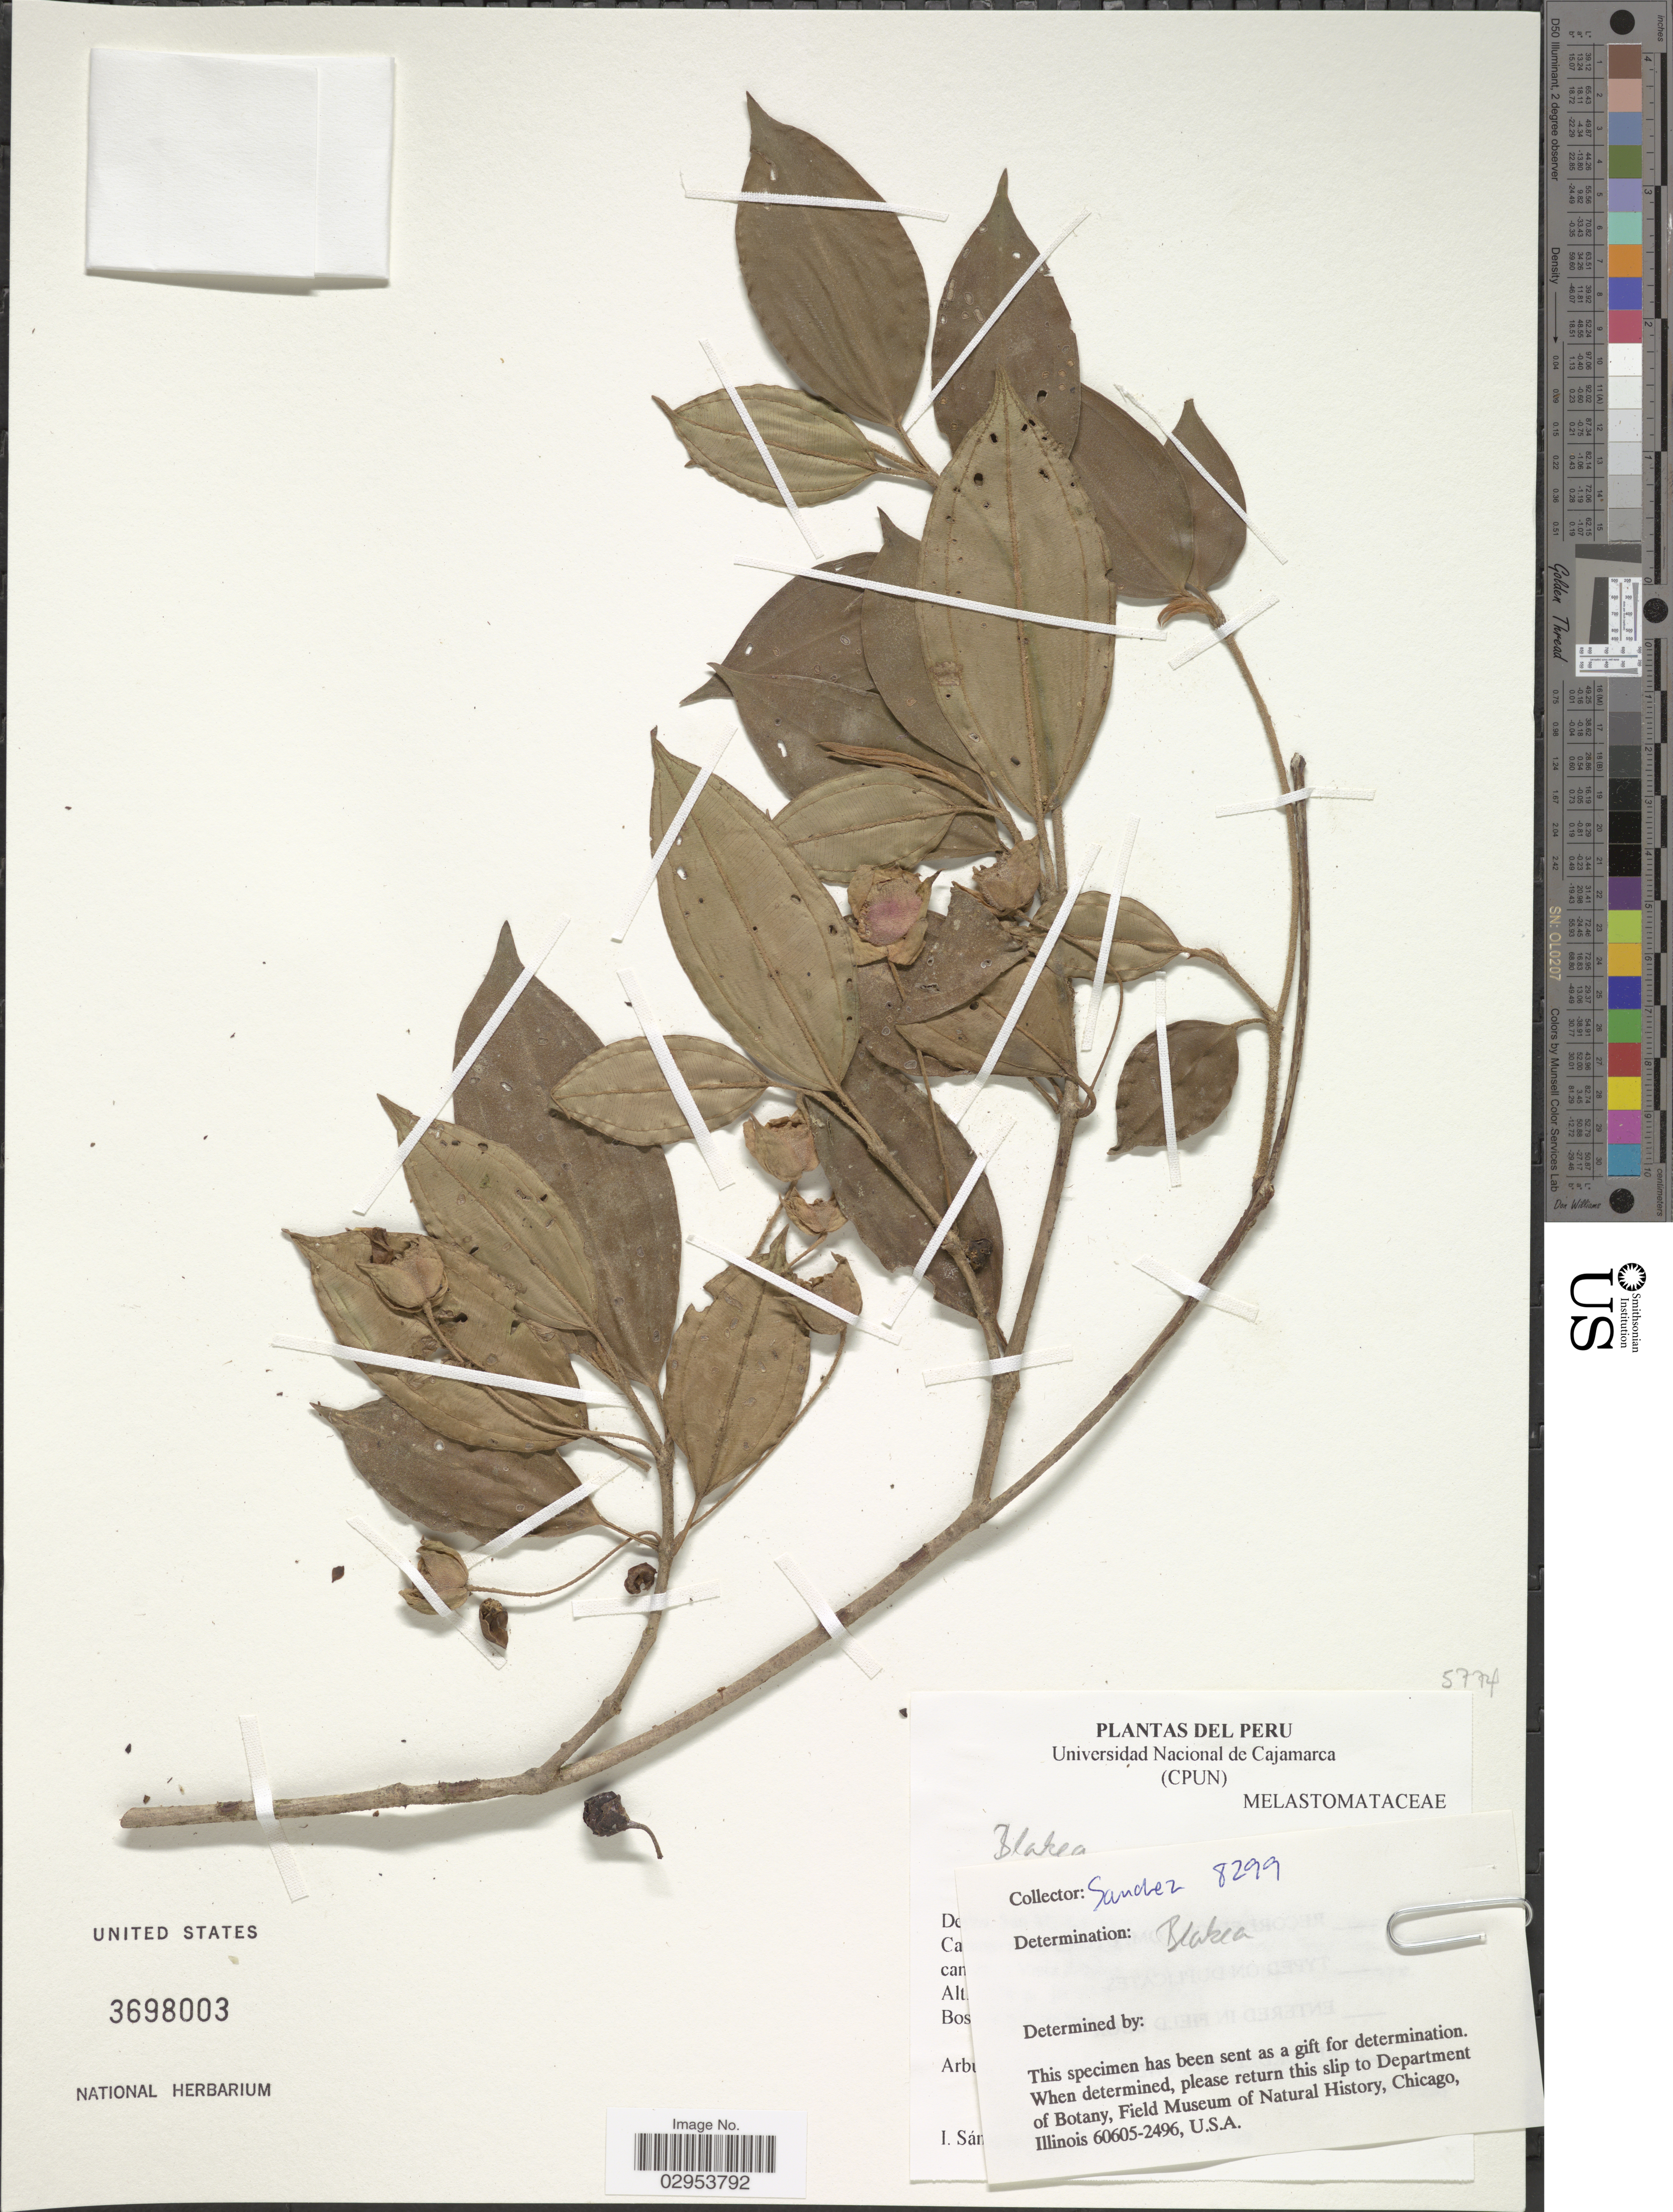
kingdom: Plantae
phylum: Tracheophyta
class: Magnoliopsida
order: Myrtales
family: Melastomataceae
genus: Blakea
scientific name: Blakea sp.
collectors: -. Sanchez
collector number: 8299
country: Peru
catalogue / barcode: US 3698003